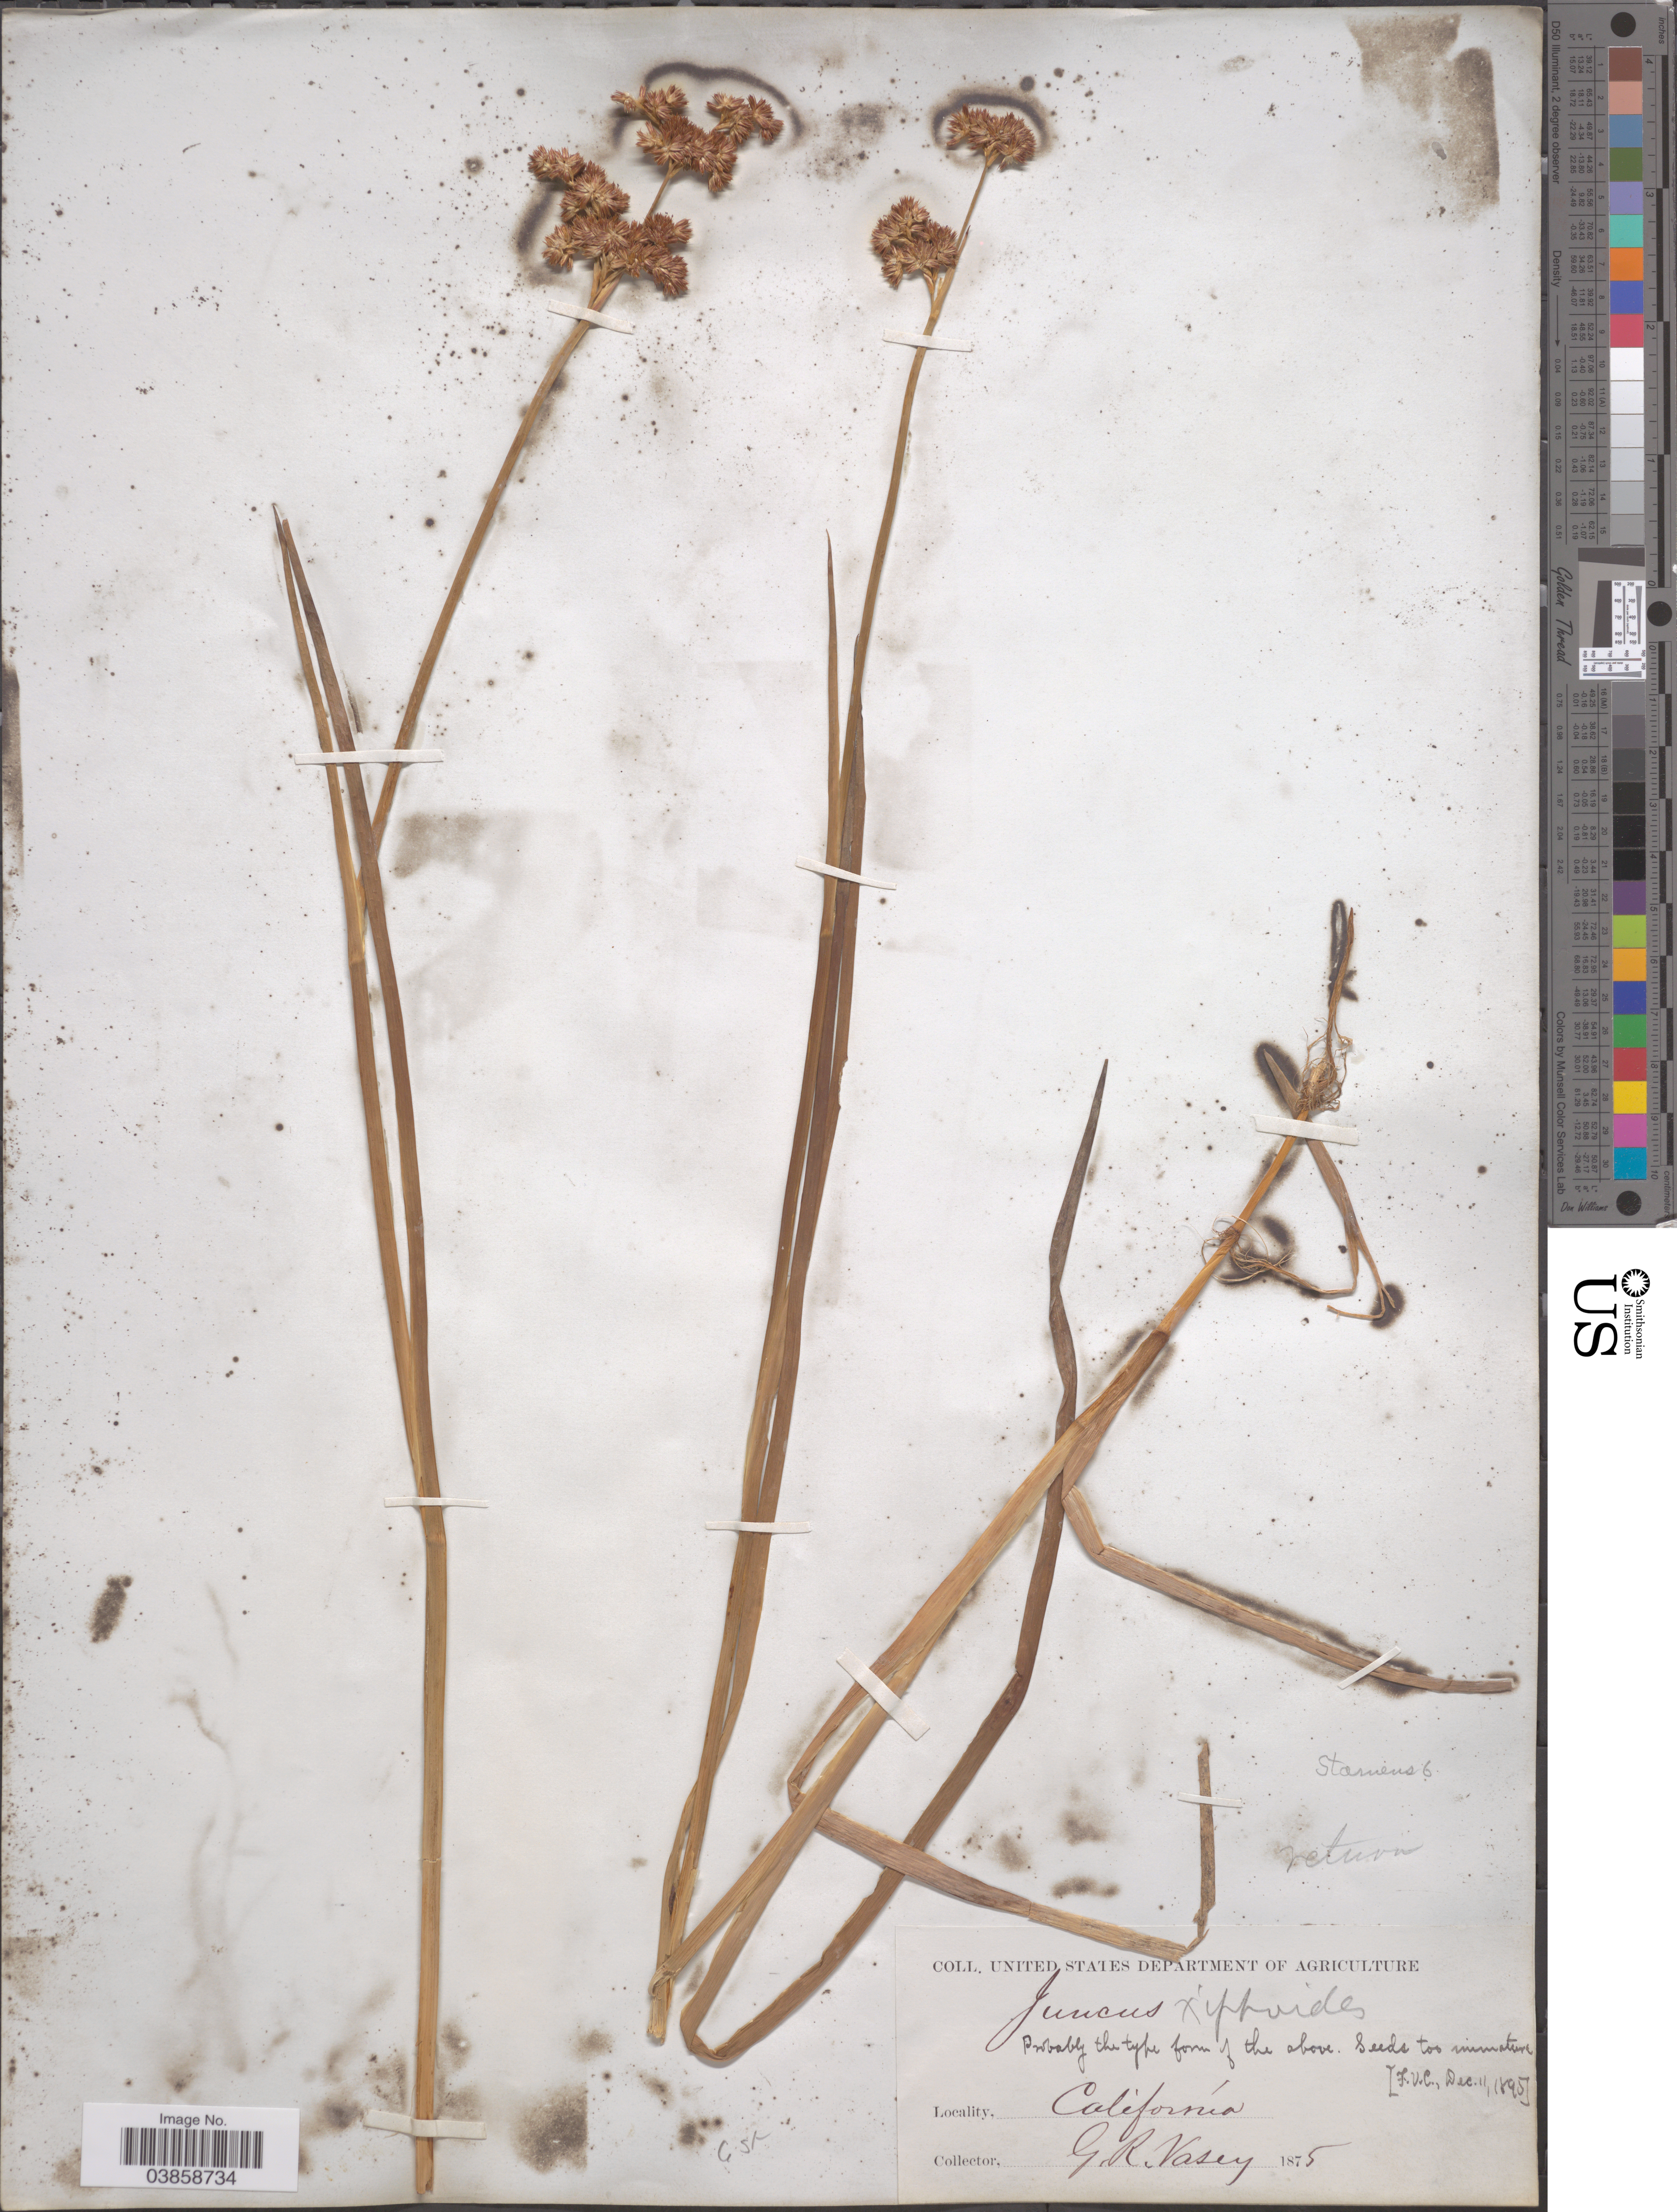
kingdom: Plantae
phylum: Tracheophyta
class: Liliopsida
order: Poales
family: Juncaceae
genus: Juncus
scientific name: Juncus xiphioides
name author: E. Mey.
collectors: G. R. Vasey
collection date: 1875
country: United States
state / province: California